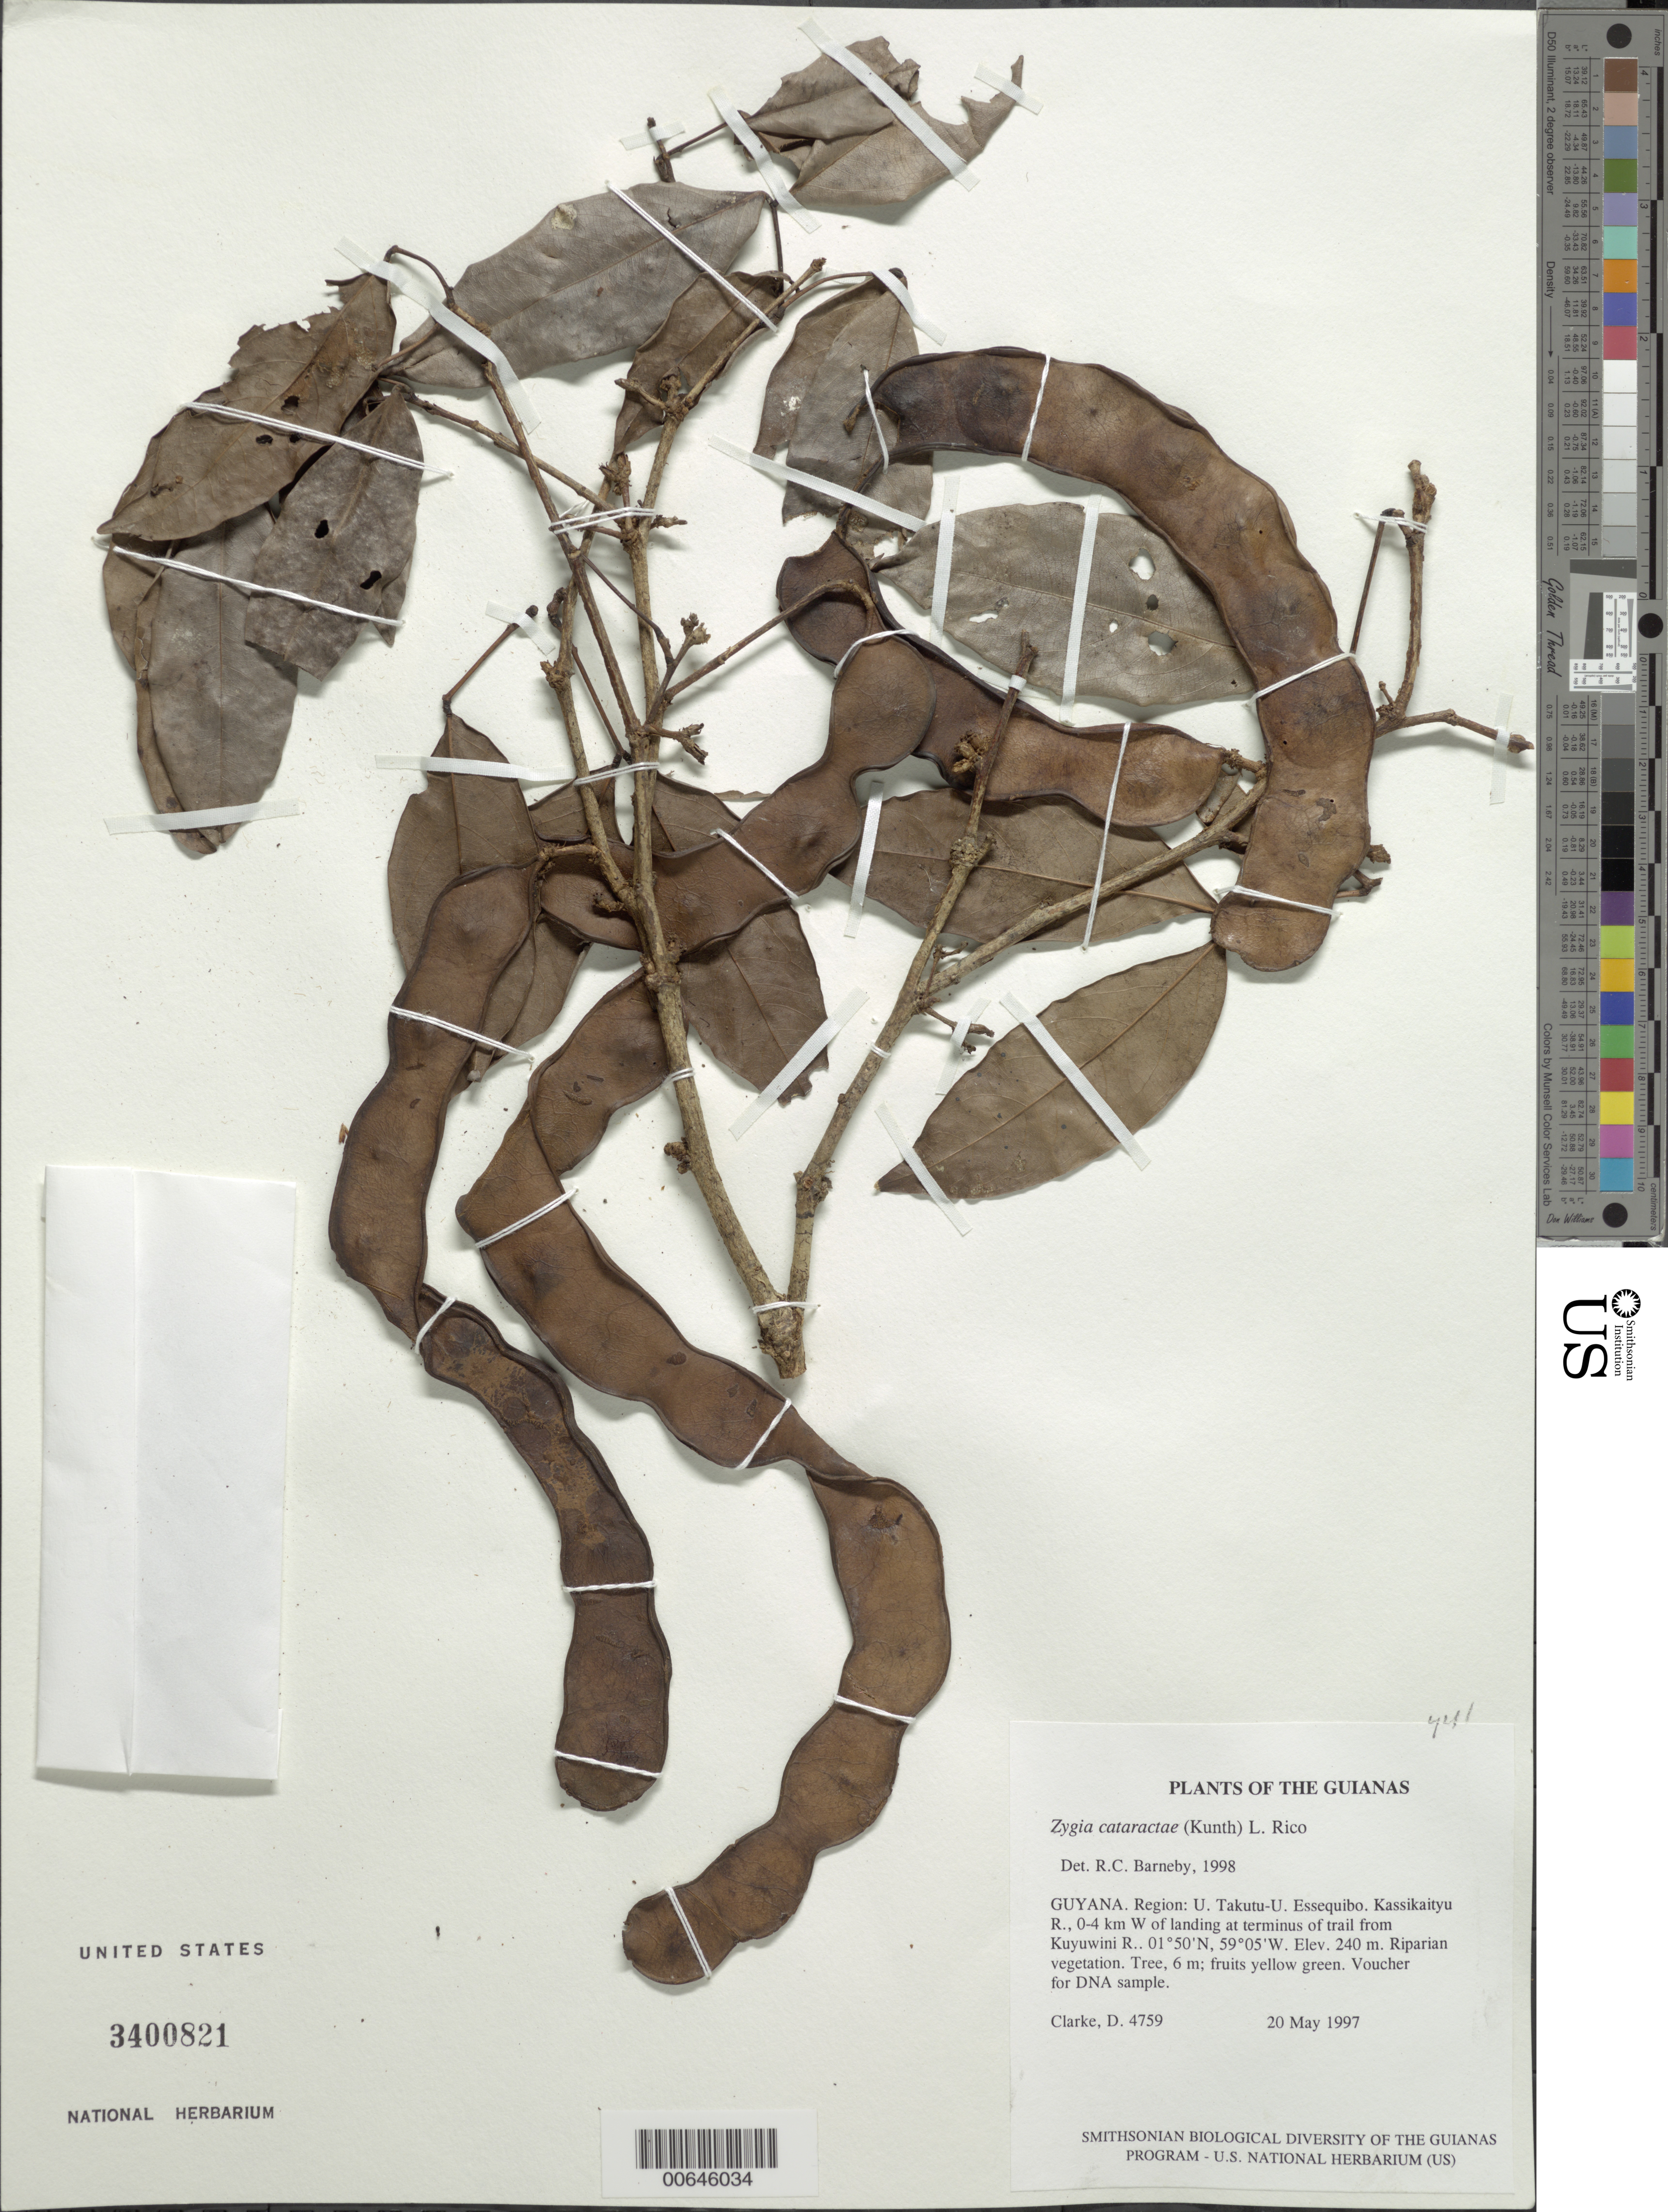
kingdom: Plantae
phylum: Tracheophyta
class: Magnoliopsida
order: Fabales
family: Fabaceae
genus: Zygia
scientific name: Zygia cataractae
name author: (Kunth) L. Rico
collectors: D. Clarke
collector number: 4759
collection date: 1997-05-20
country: Guyana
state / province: U. Takutu-U. Essequibo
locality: Region: U. Takutu-U. Essequibo, Kassikaityu E., 0-4 km W of landing at terminus of trail from Kuyuwini R., Riparian vegetation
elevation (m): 240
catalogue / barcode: US 3400821